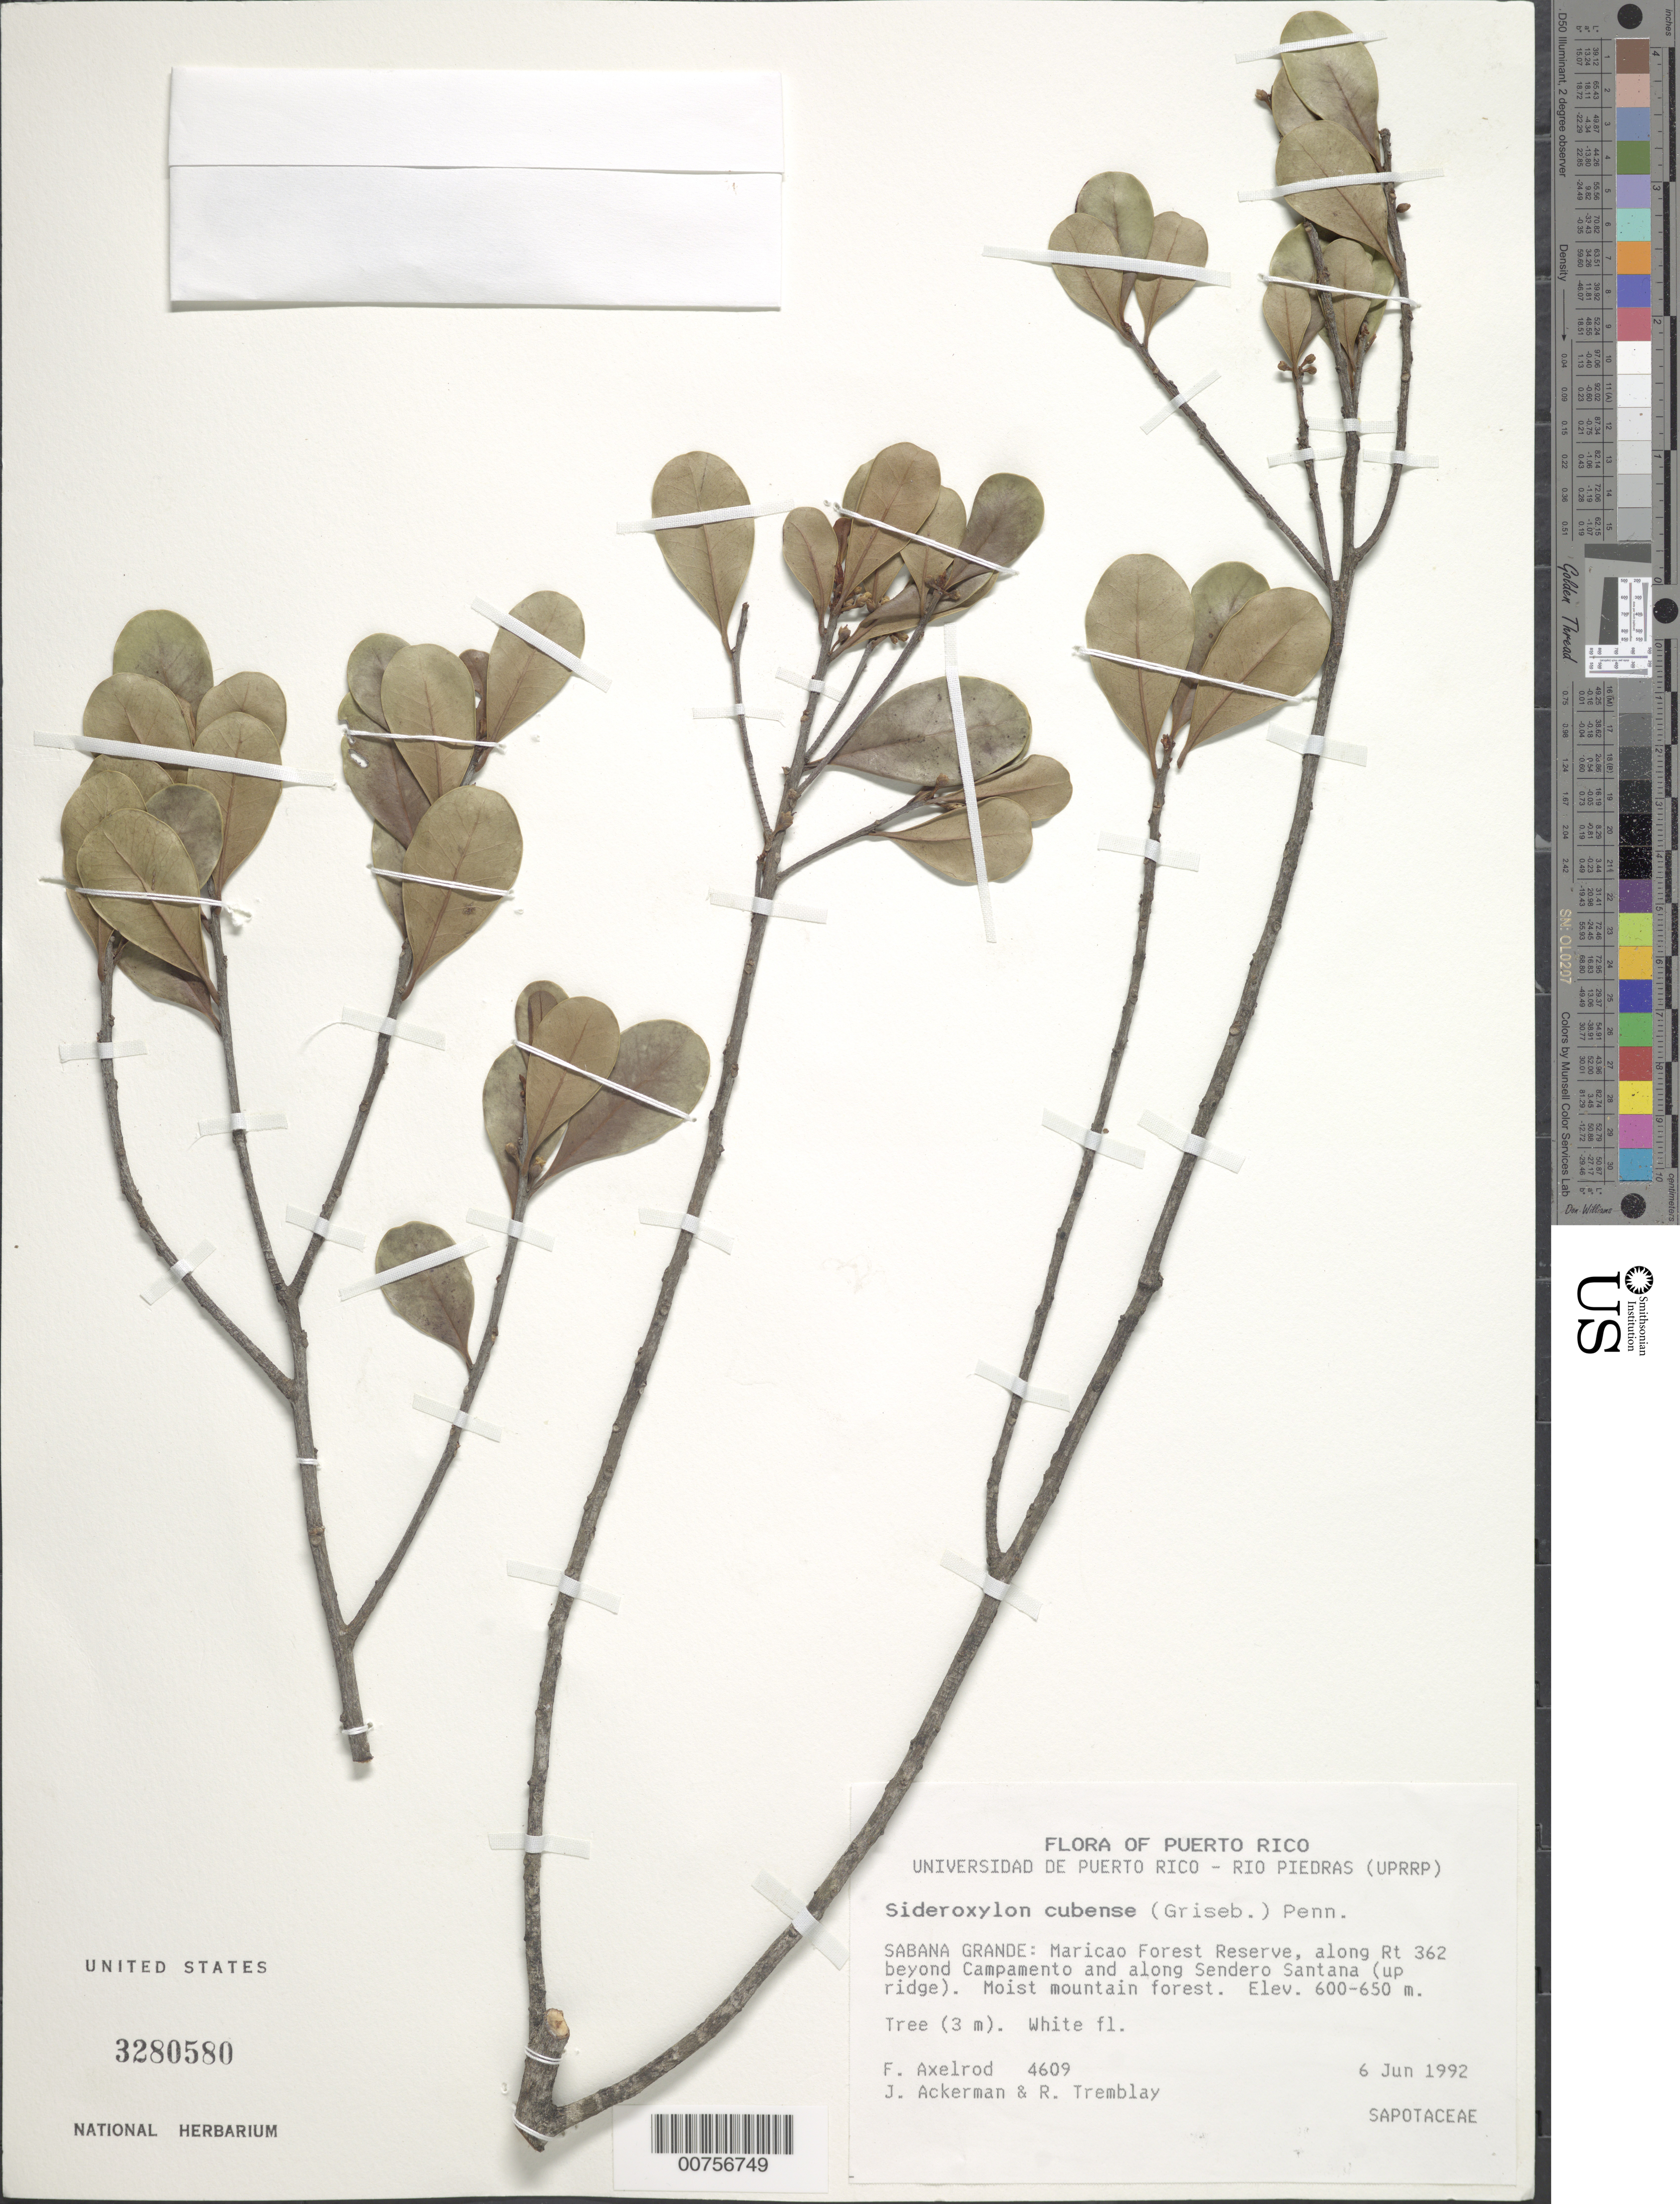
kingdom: Plantae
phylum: Tracheophyta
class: Magnoliopsida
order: Ericales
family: Sapotaceae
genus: Sideroxylon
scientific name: Sideroxylon cubense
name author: (Griseb.) T.D. Penn.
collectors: F. S. Axelrod, J. Ackerman & R. L. Tremblay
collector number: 4609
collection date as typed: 06 Jun 1992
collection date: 1992-06-06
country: Puerto Rico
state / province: Sabana Grande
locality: Sabana Grande: Maricao Forest Reserve, along Rt. 362 beyond Campamento and along Sendero Santana (up ridge).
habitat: Moist mountain forest.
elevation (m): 600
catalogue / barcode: US 3280580